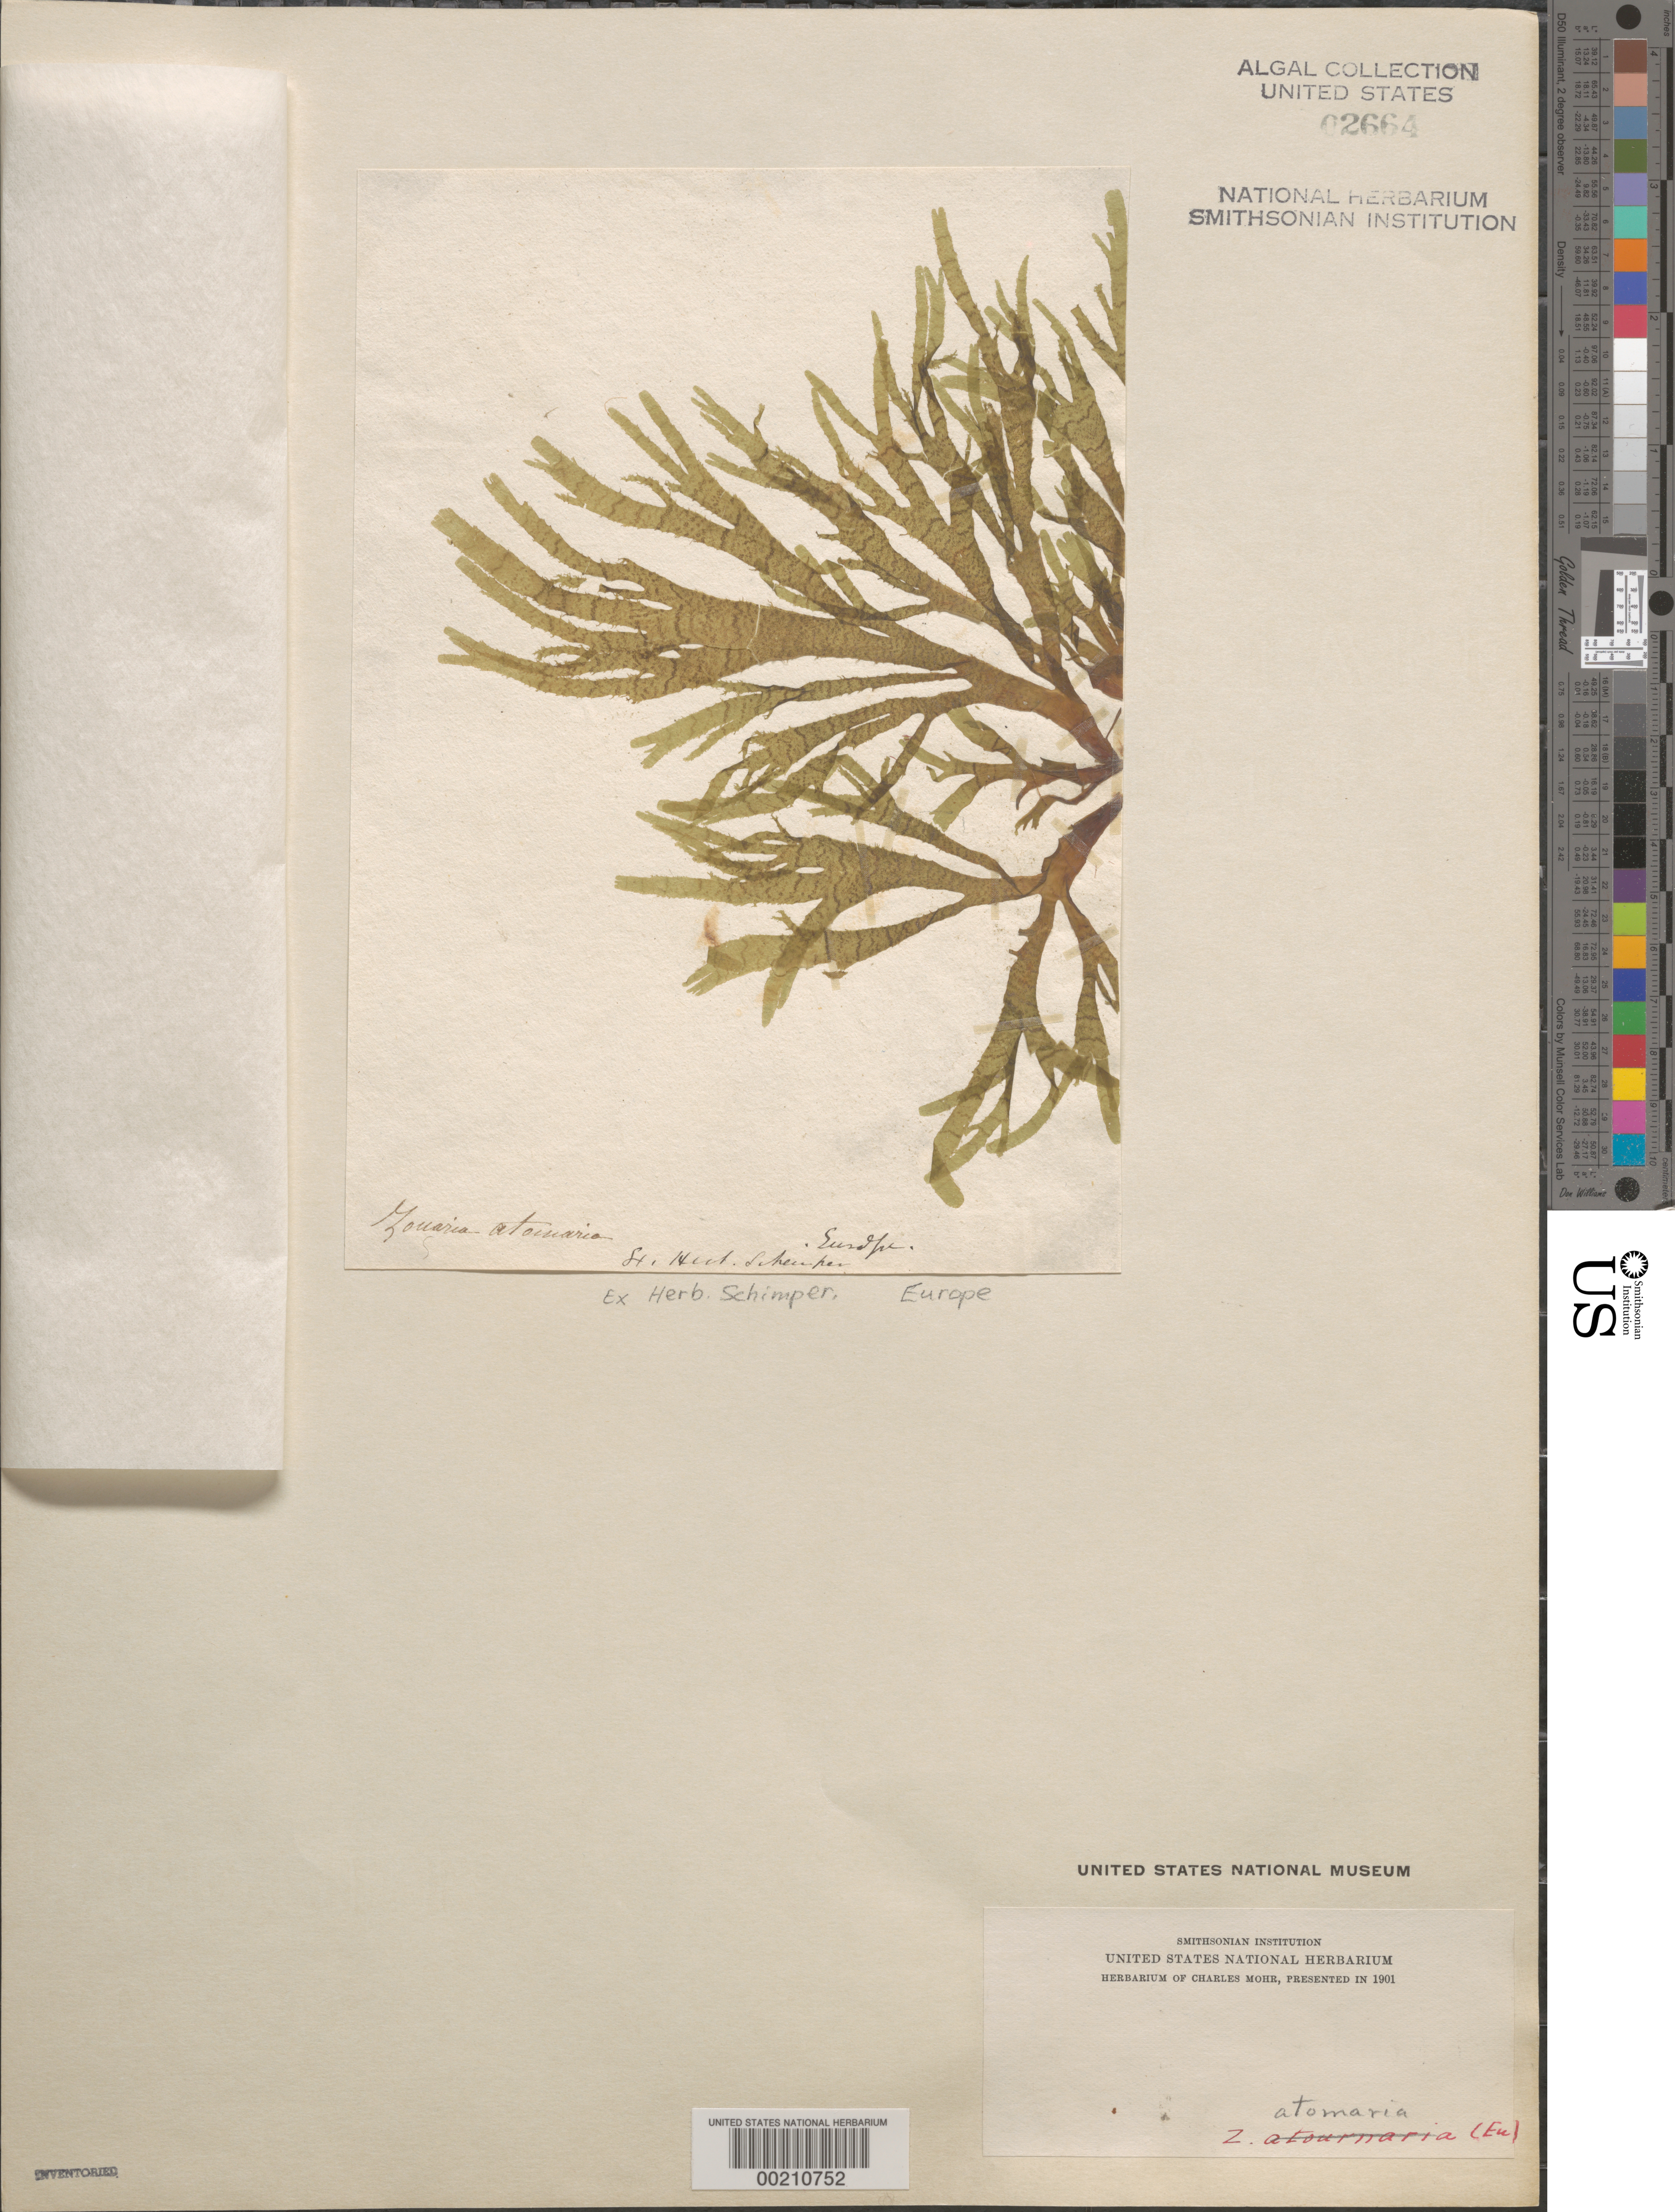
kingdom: Chromista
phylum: Ochrophyta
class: Phaeophyceae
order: Dictyotales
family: Dictyotaceae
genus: Zonaria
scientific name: Zonaria atomaria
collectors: W. Schimper (herbarium)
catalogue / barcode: US 2664